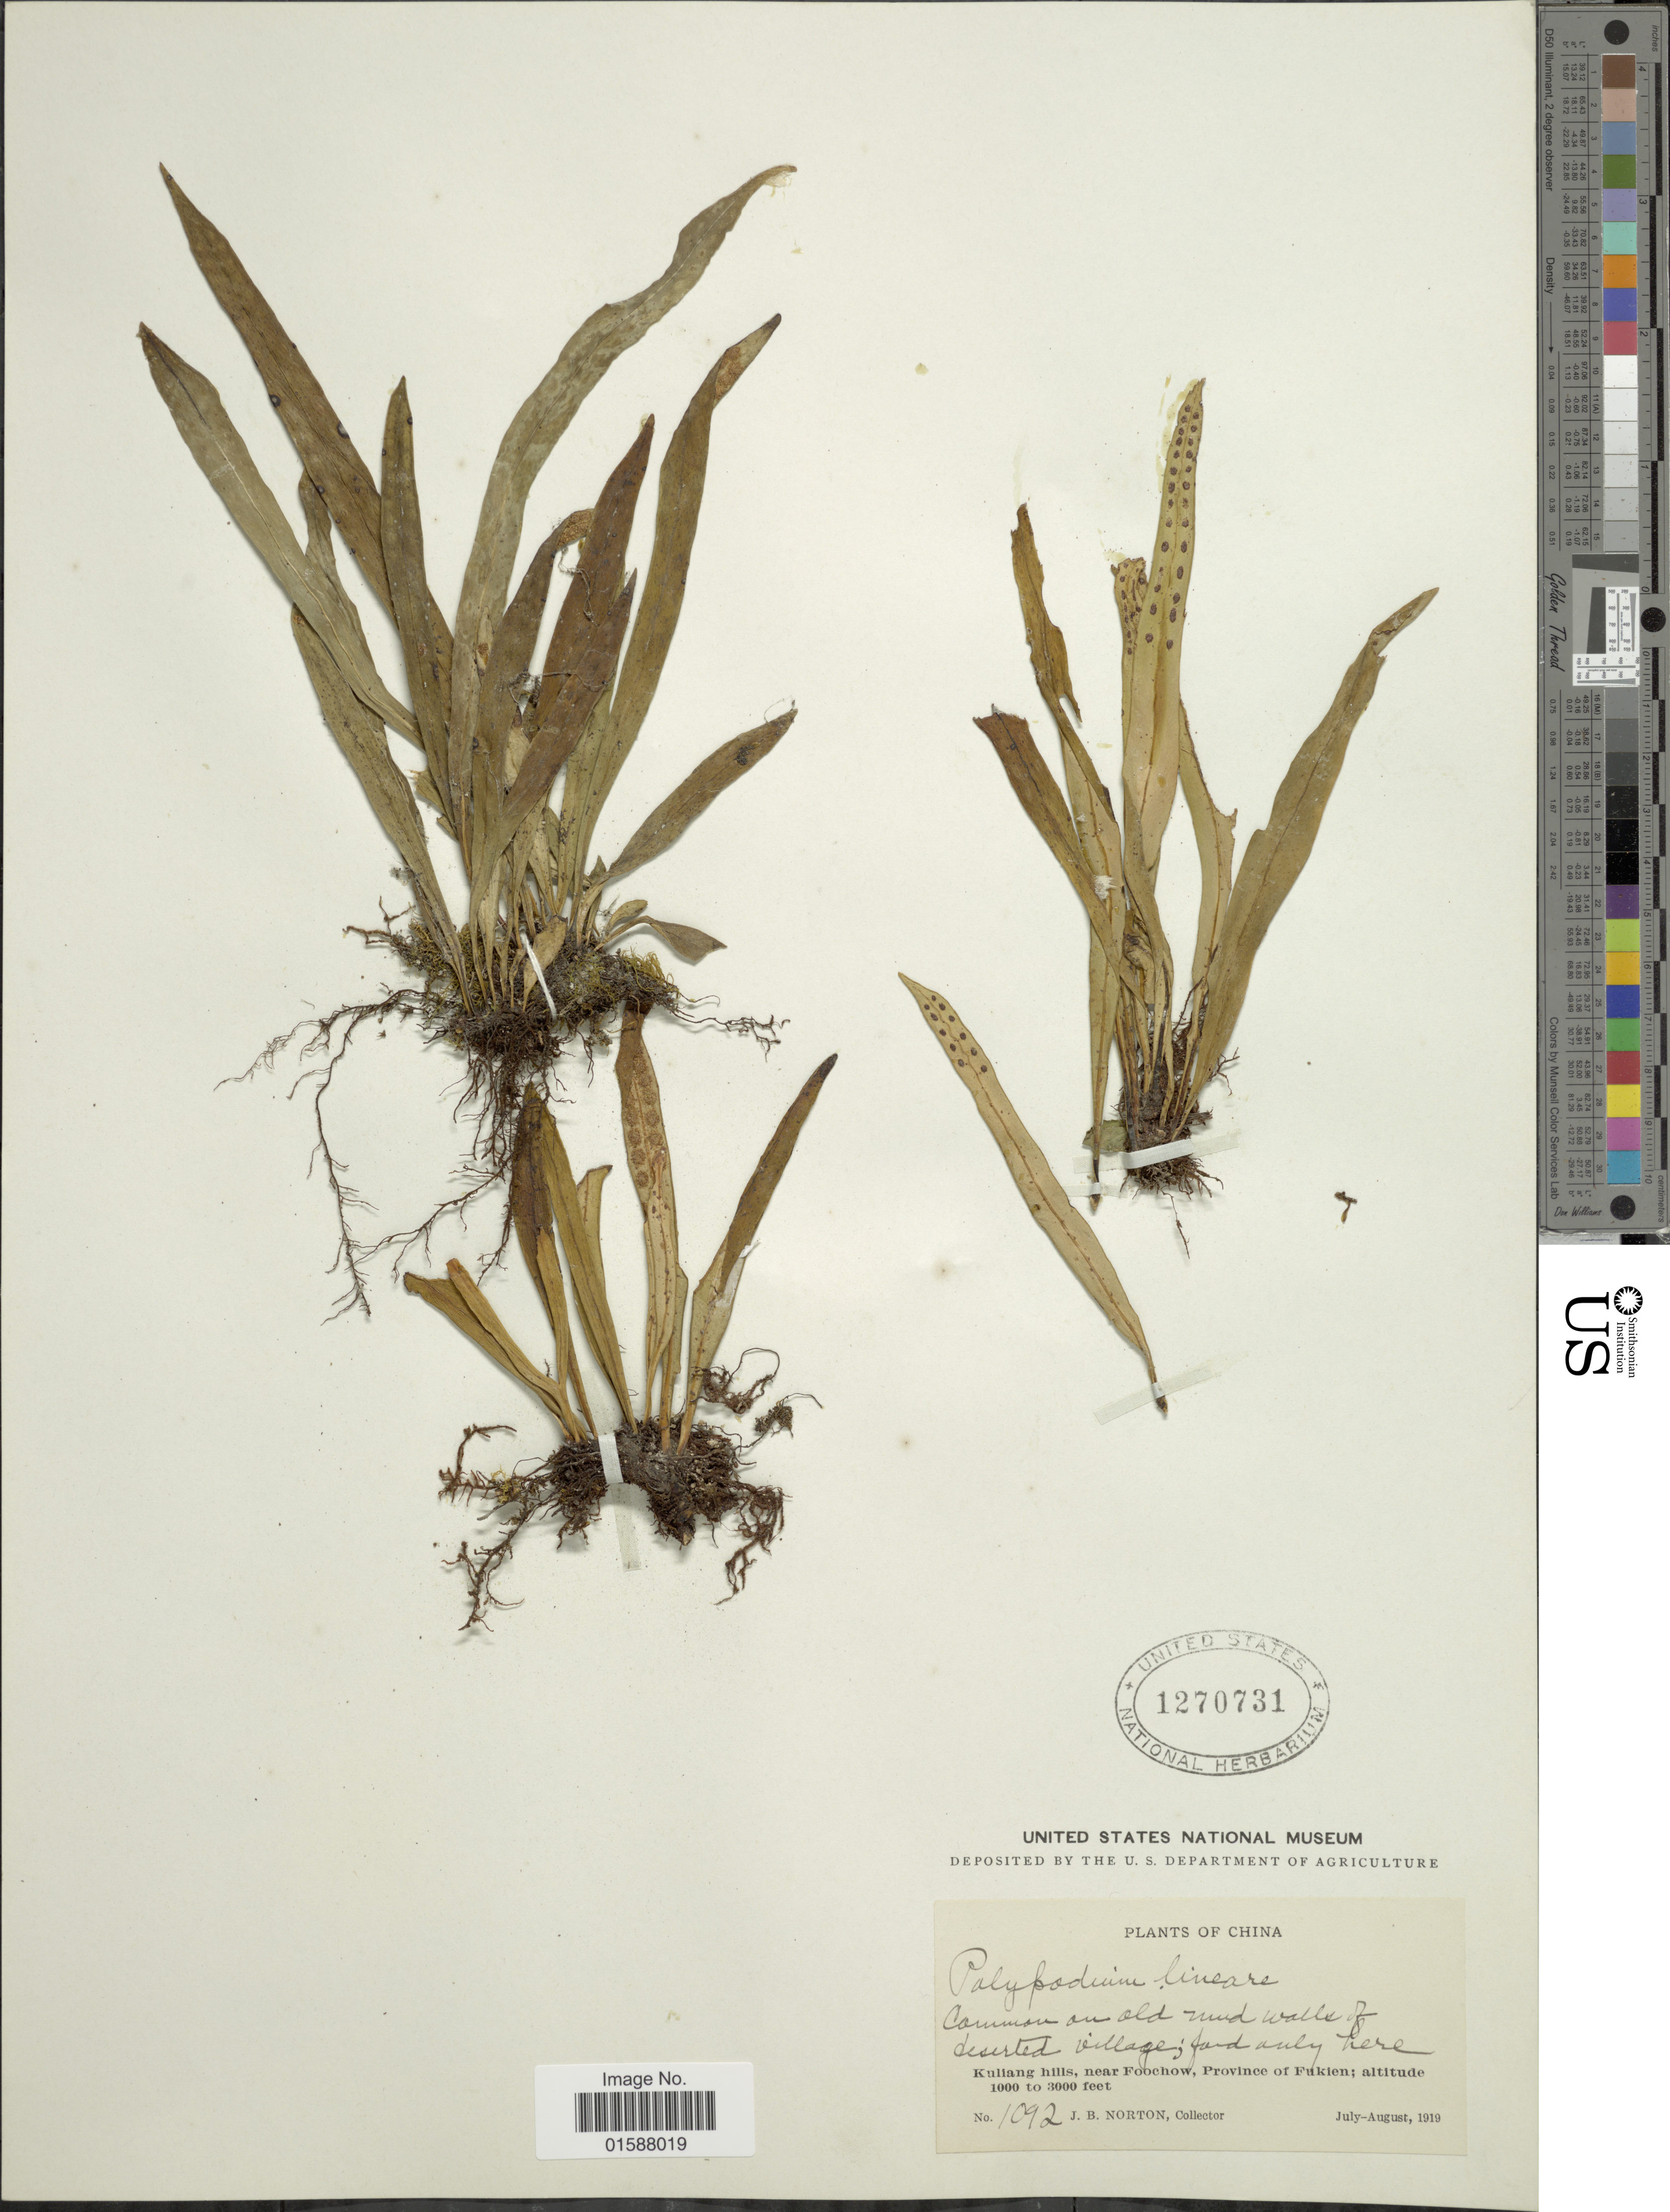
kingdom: Plantae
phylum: Tracheophyta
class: Polypodiopsida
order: Polypodiales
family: Polypodiaceae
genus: Lepisorus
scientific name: Lepisorus thunbergianus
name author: (Kaulf.) Ching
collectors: J. B. Norton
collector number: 1092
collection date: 1919-07/1919-08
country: China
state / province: Fujian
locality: Kuliang hills, near Foochow, Province of Fukien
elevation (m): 305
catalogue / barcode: US 1270731